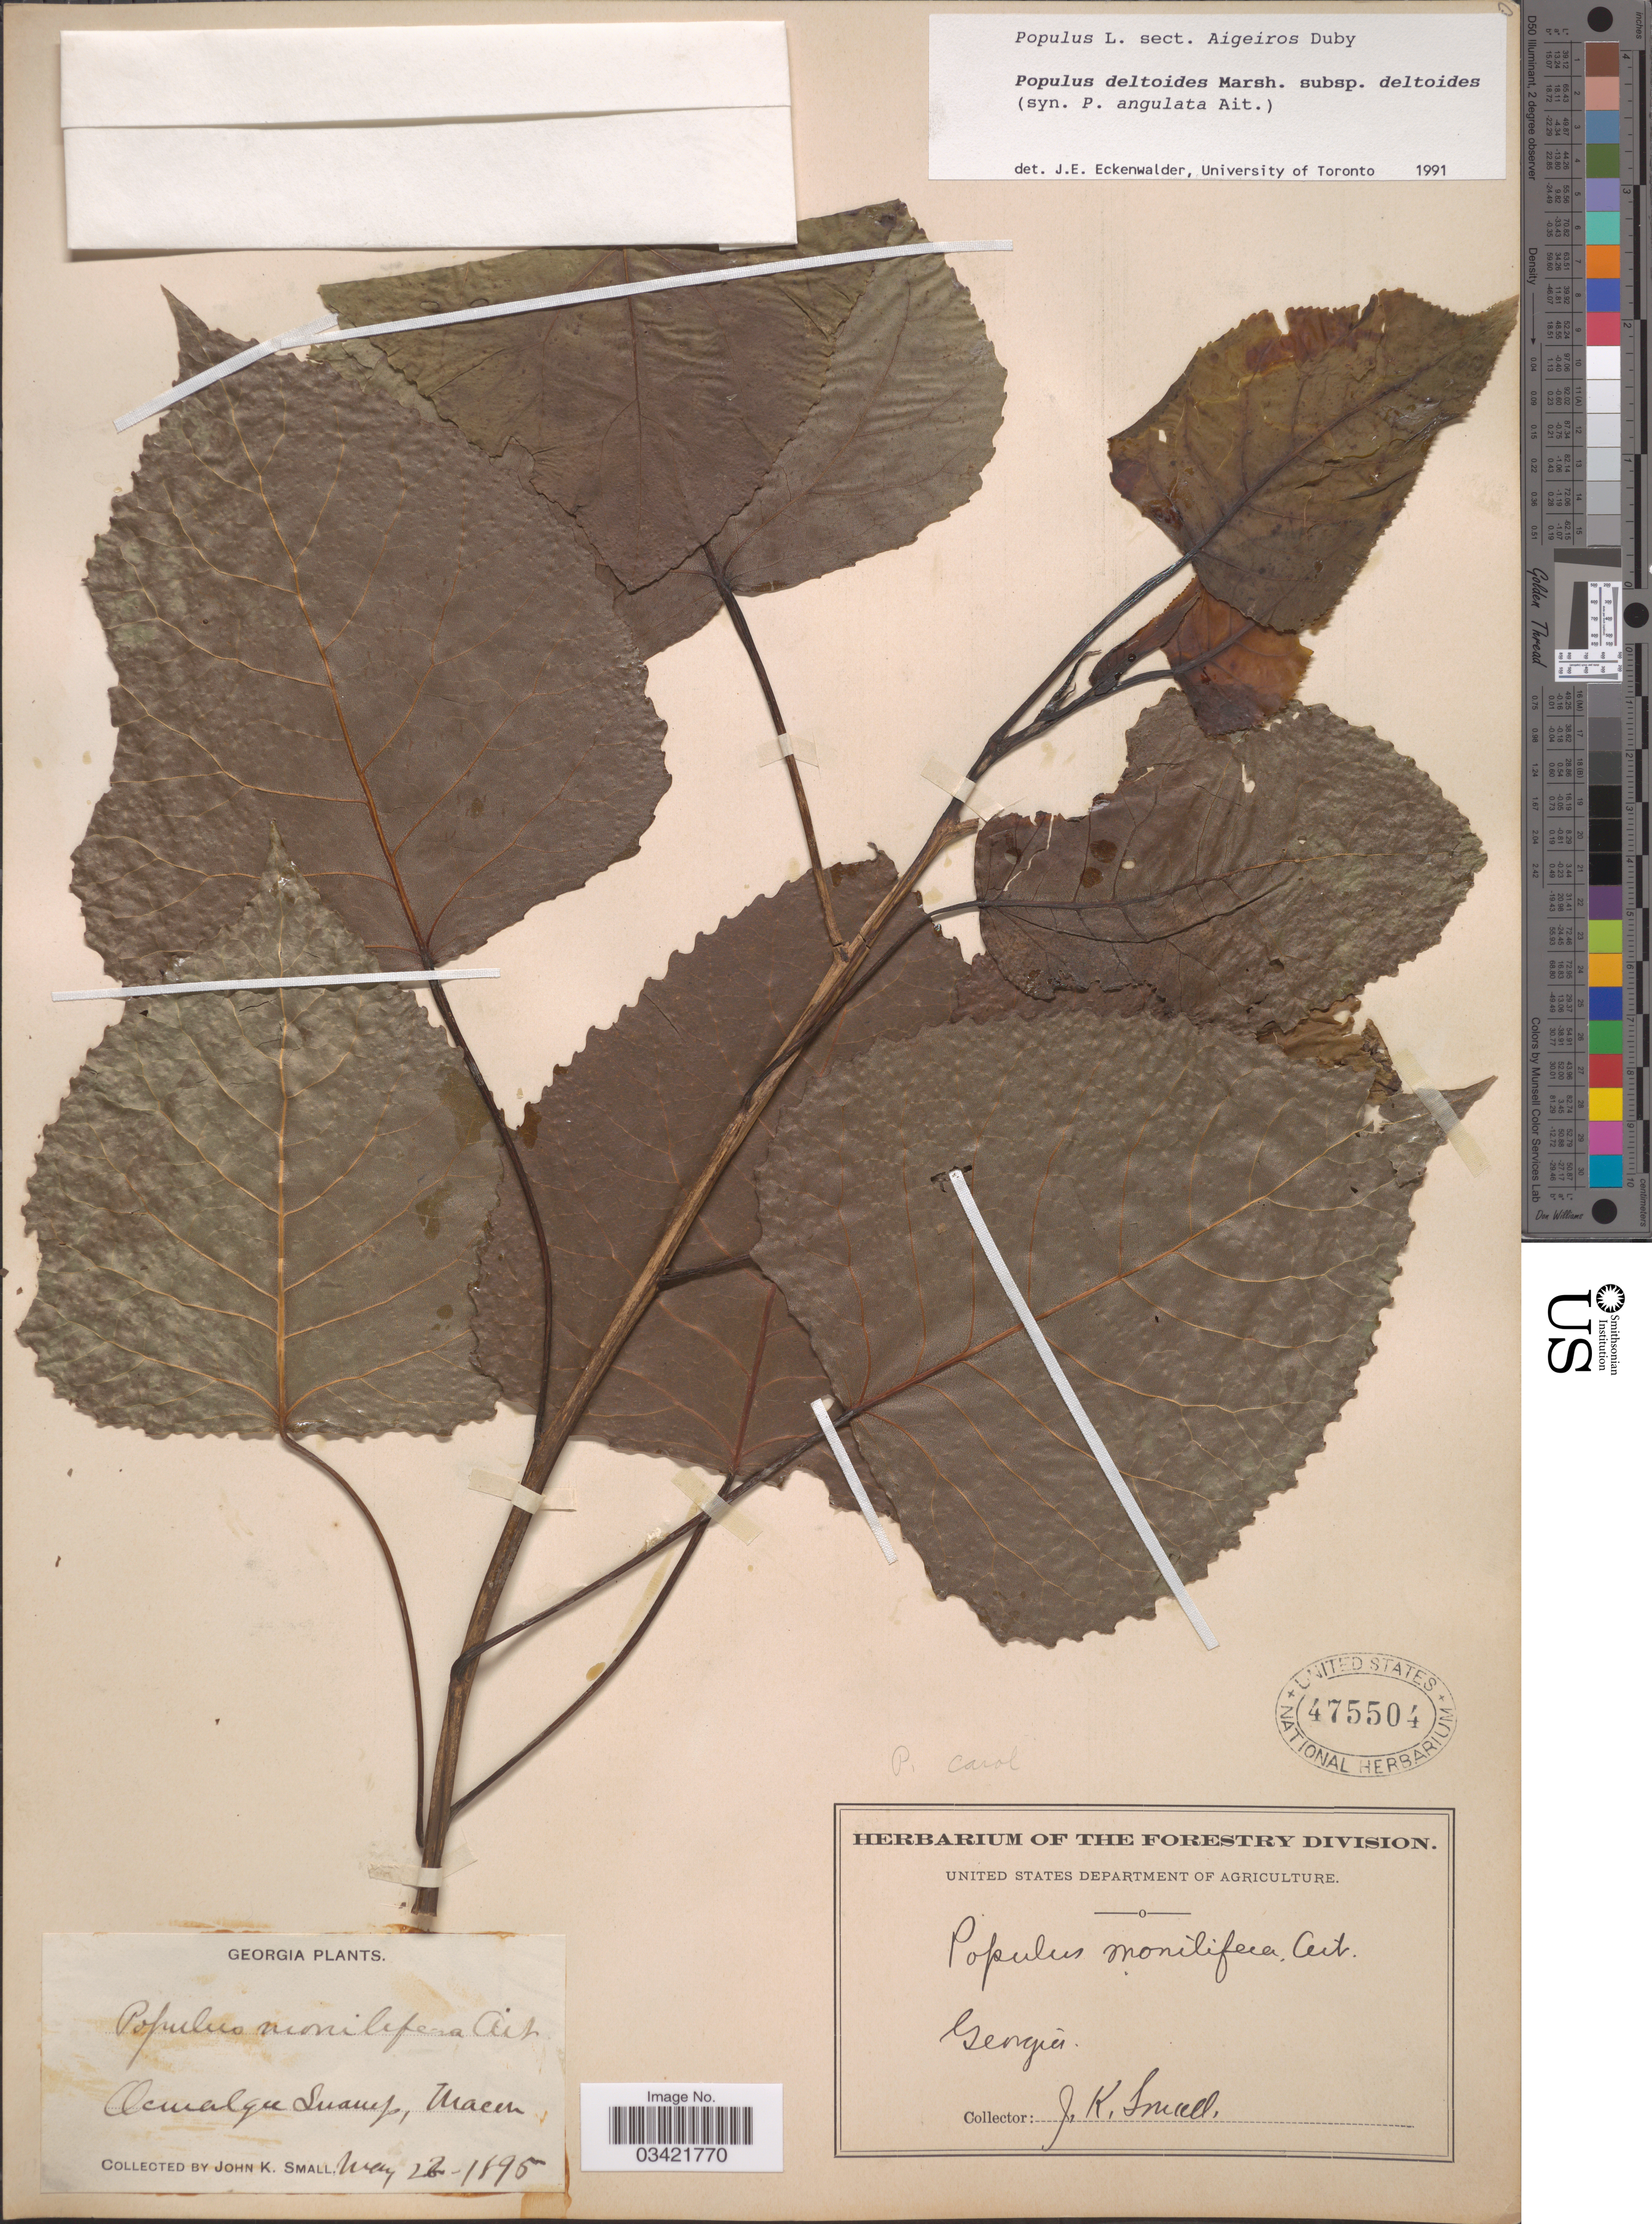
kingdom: Plantae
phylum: Tracheophyta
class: Magnoliopsida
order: Malpighiales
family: Salicaceae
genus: Populus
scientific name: Populus deltoides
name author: W. Bartram ex Marshall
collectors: J. K. Small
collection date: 1895-05-28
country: United States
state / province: Georgia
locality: Ocmalgee Swamp, Macon.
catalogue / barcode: US 475504